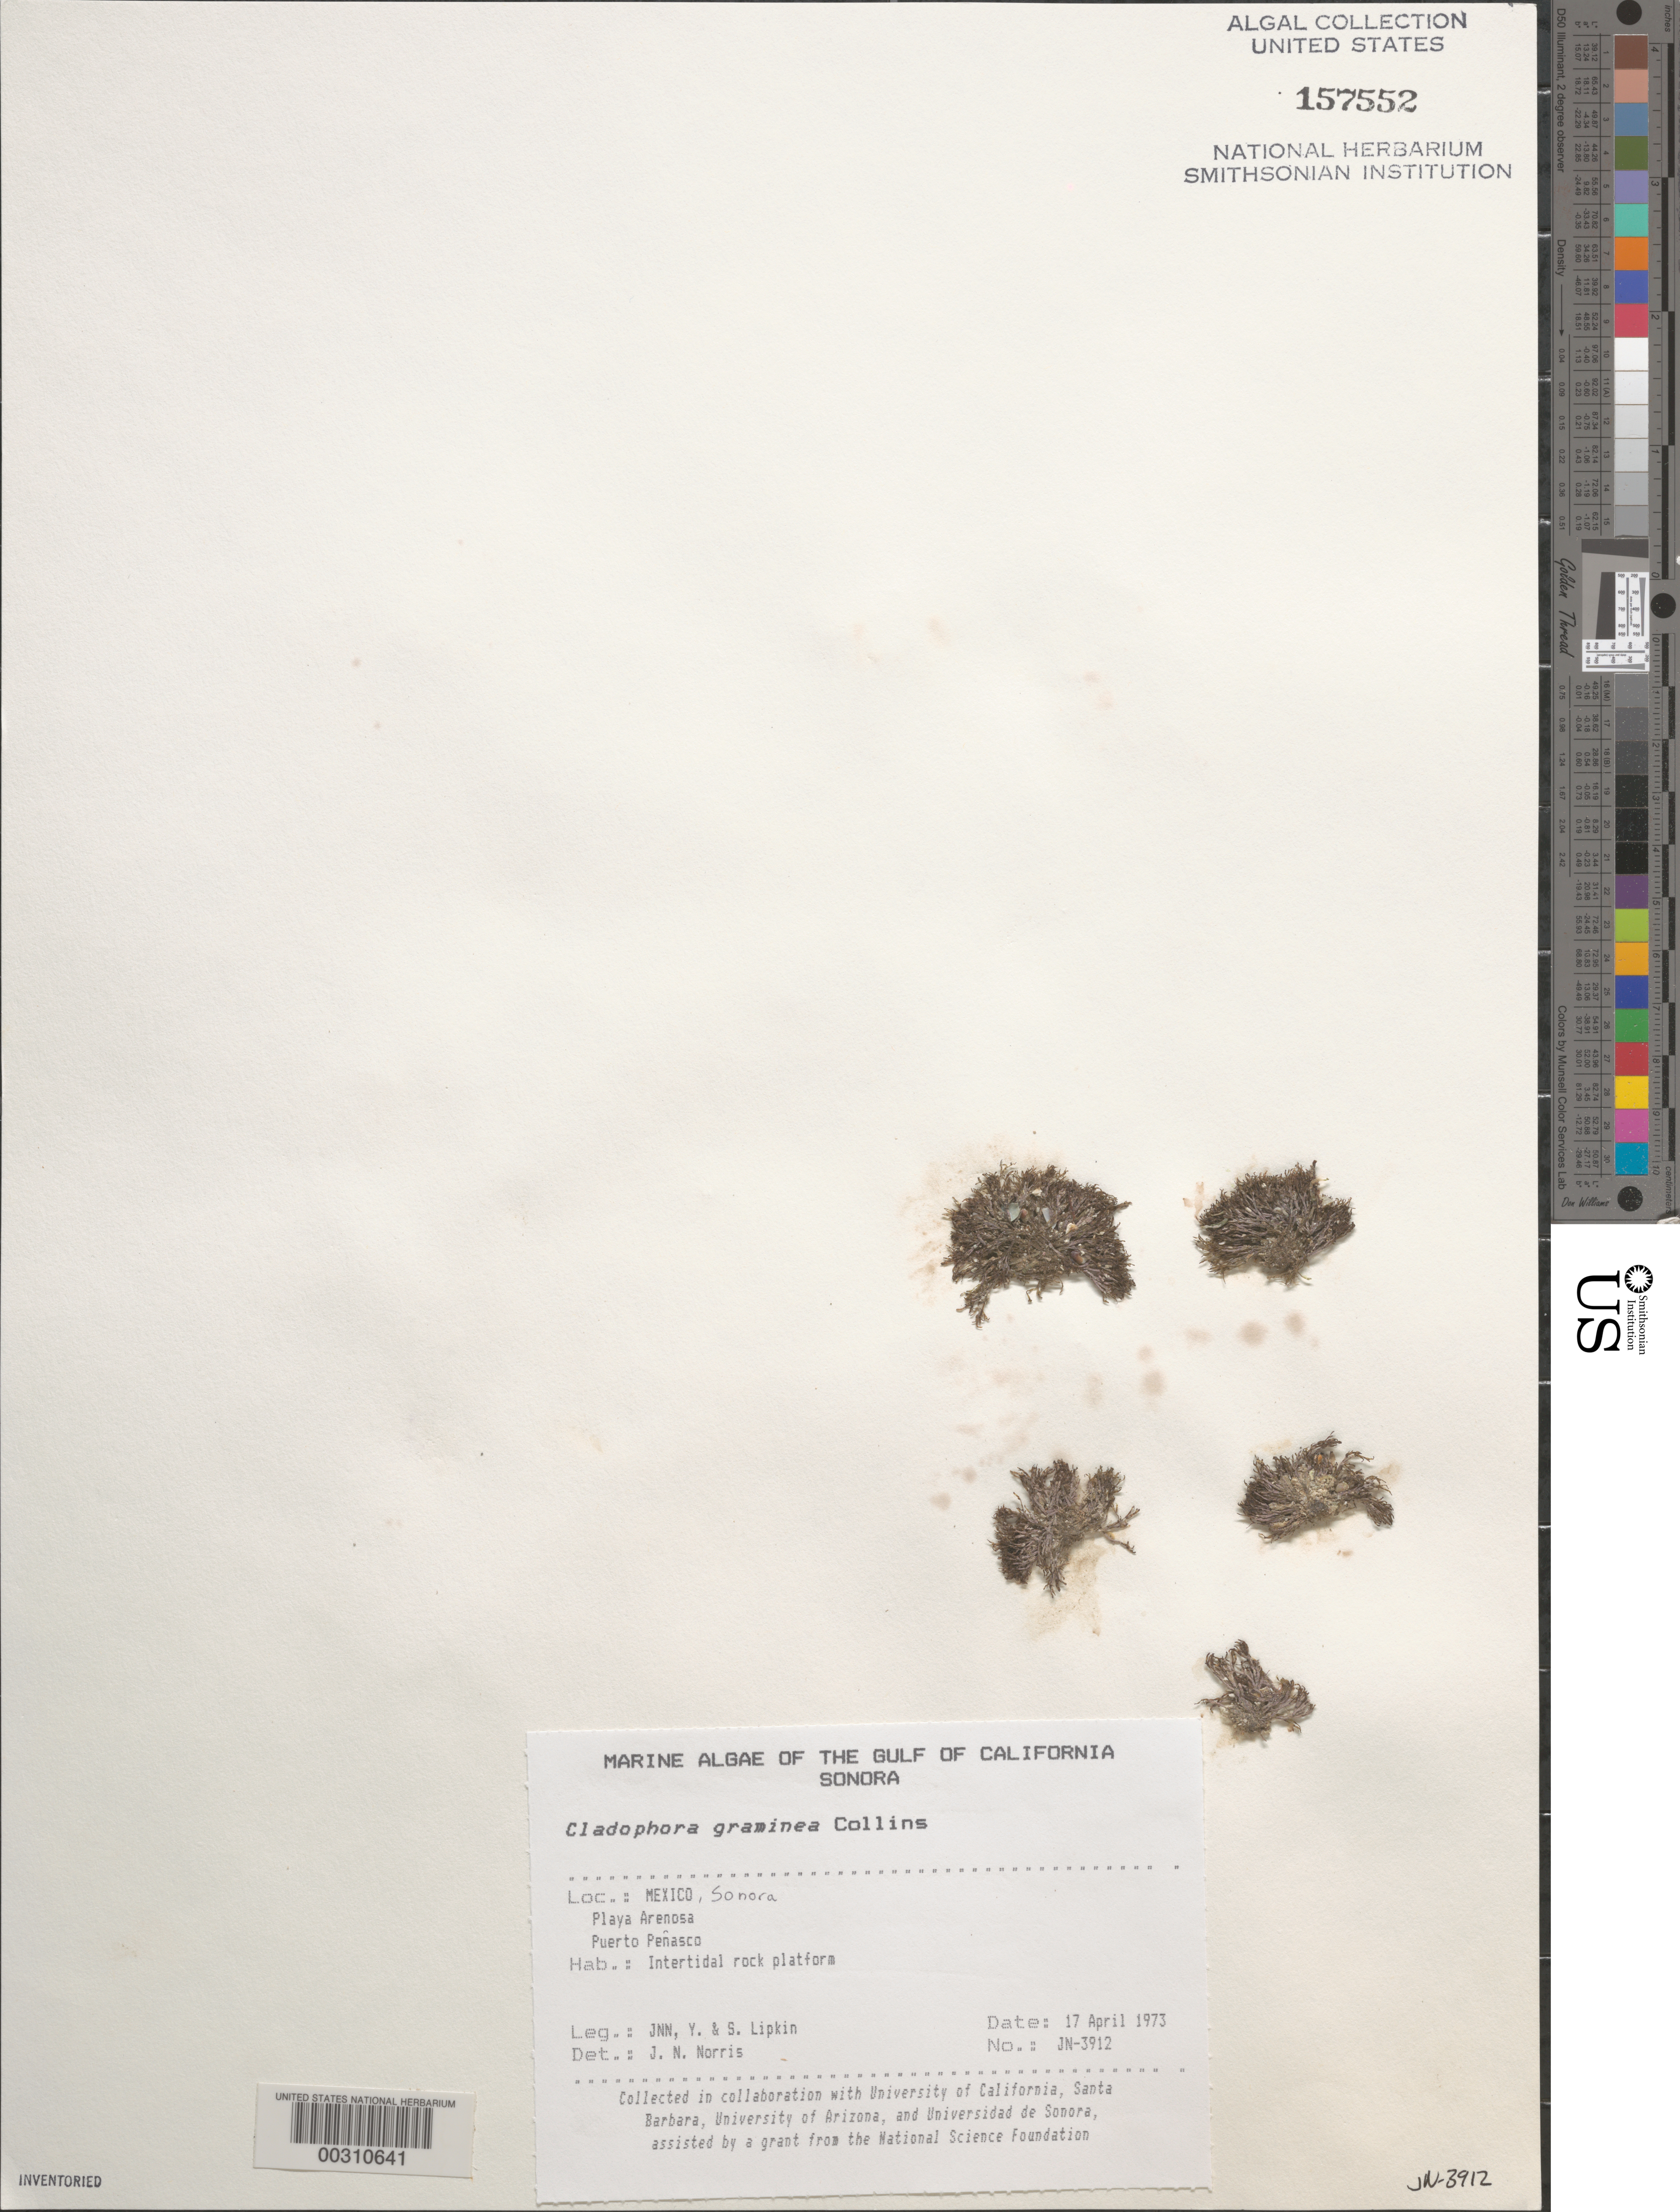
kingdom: Plantae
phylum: Chlorophyta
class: Ulvophyceae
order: Cladophorales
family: Cladophoraceae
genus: Cladophora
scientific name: Cladophora graminea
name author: Collins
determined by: Norris, James N.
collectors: J. N. Norris, Y. Lipkin & S. Lipkin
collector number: JN-3912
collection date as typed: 17 Apr 1973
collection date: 1973-04-17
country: Mexico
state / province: Sonora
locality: Playa Arenosa, Puerto Penasco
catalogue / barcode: US 157552